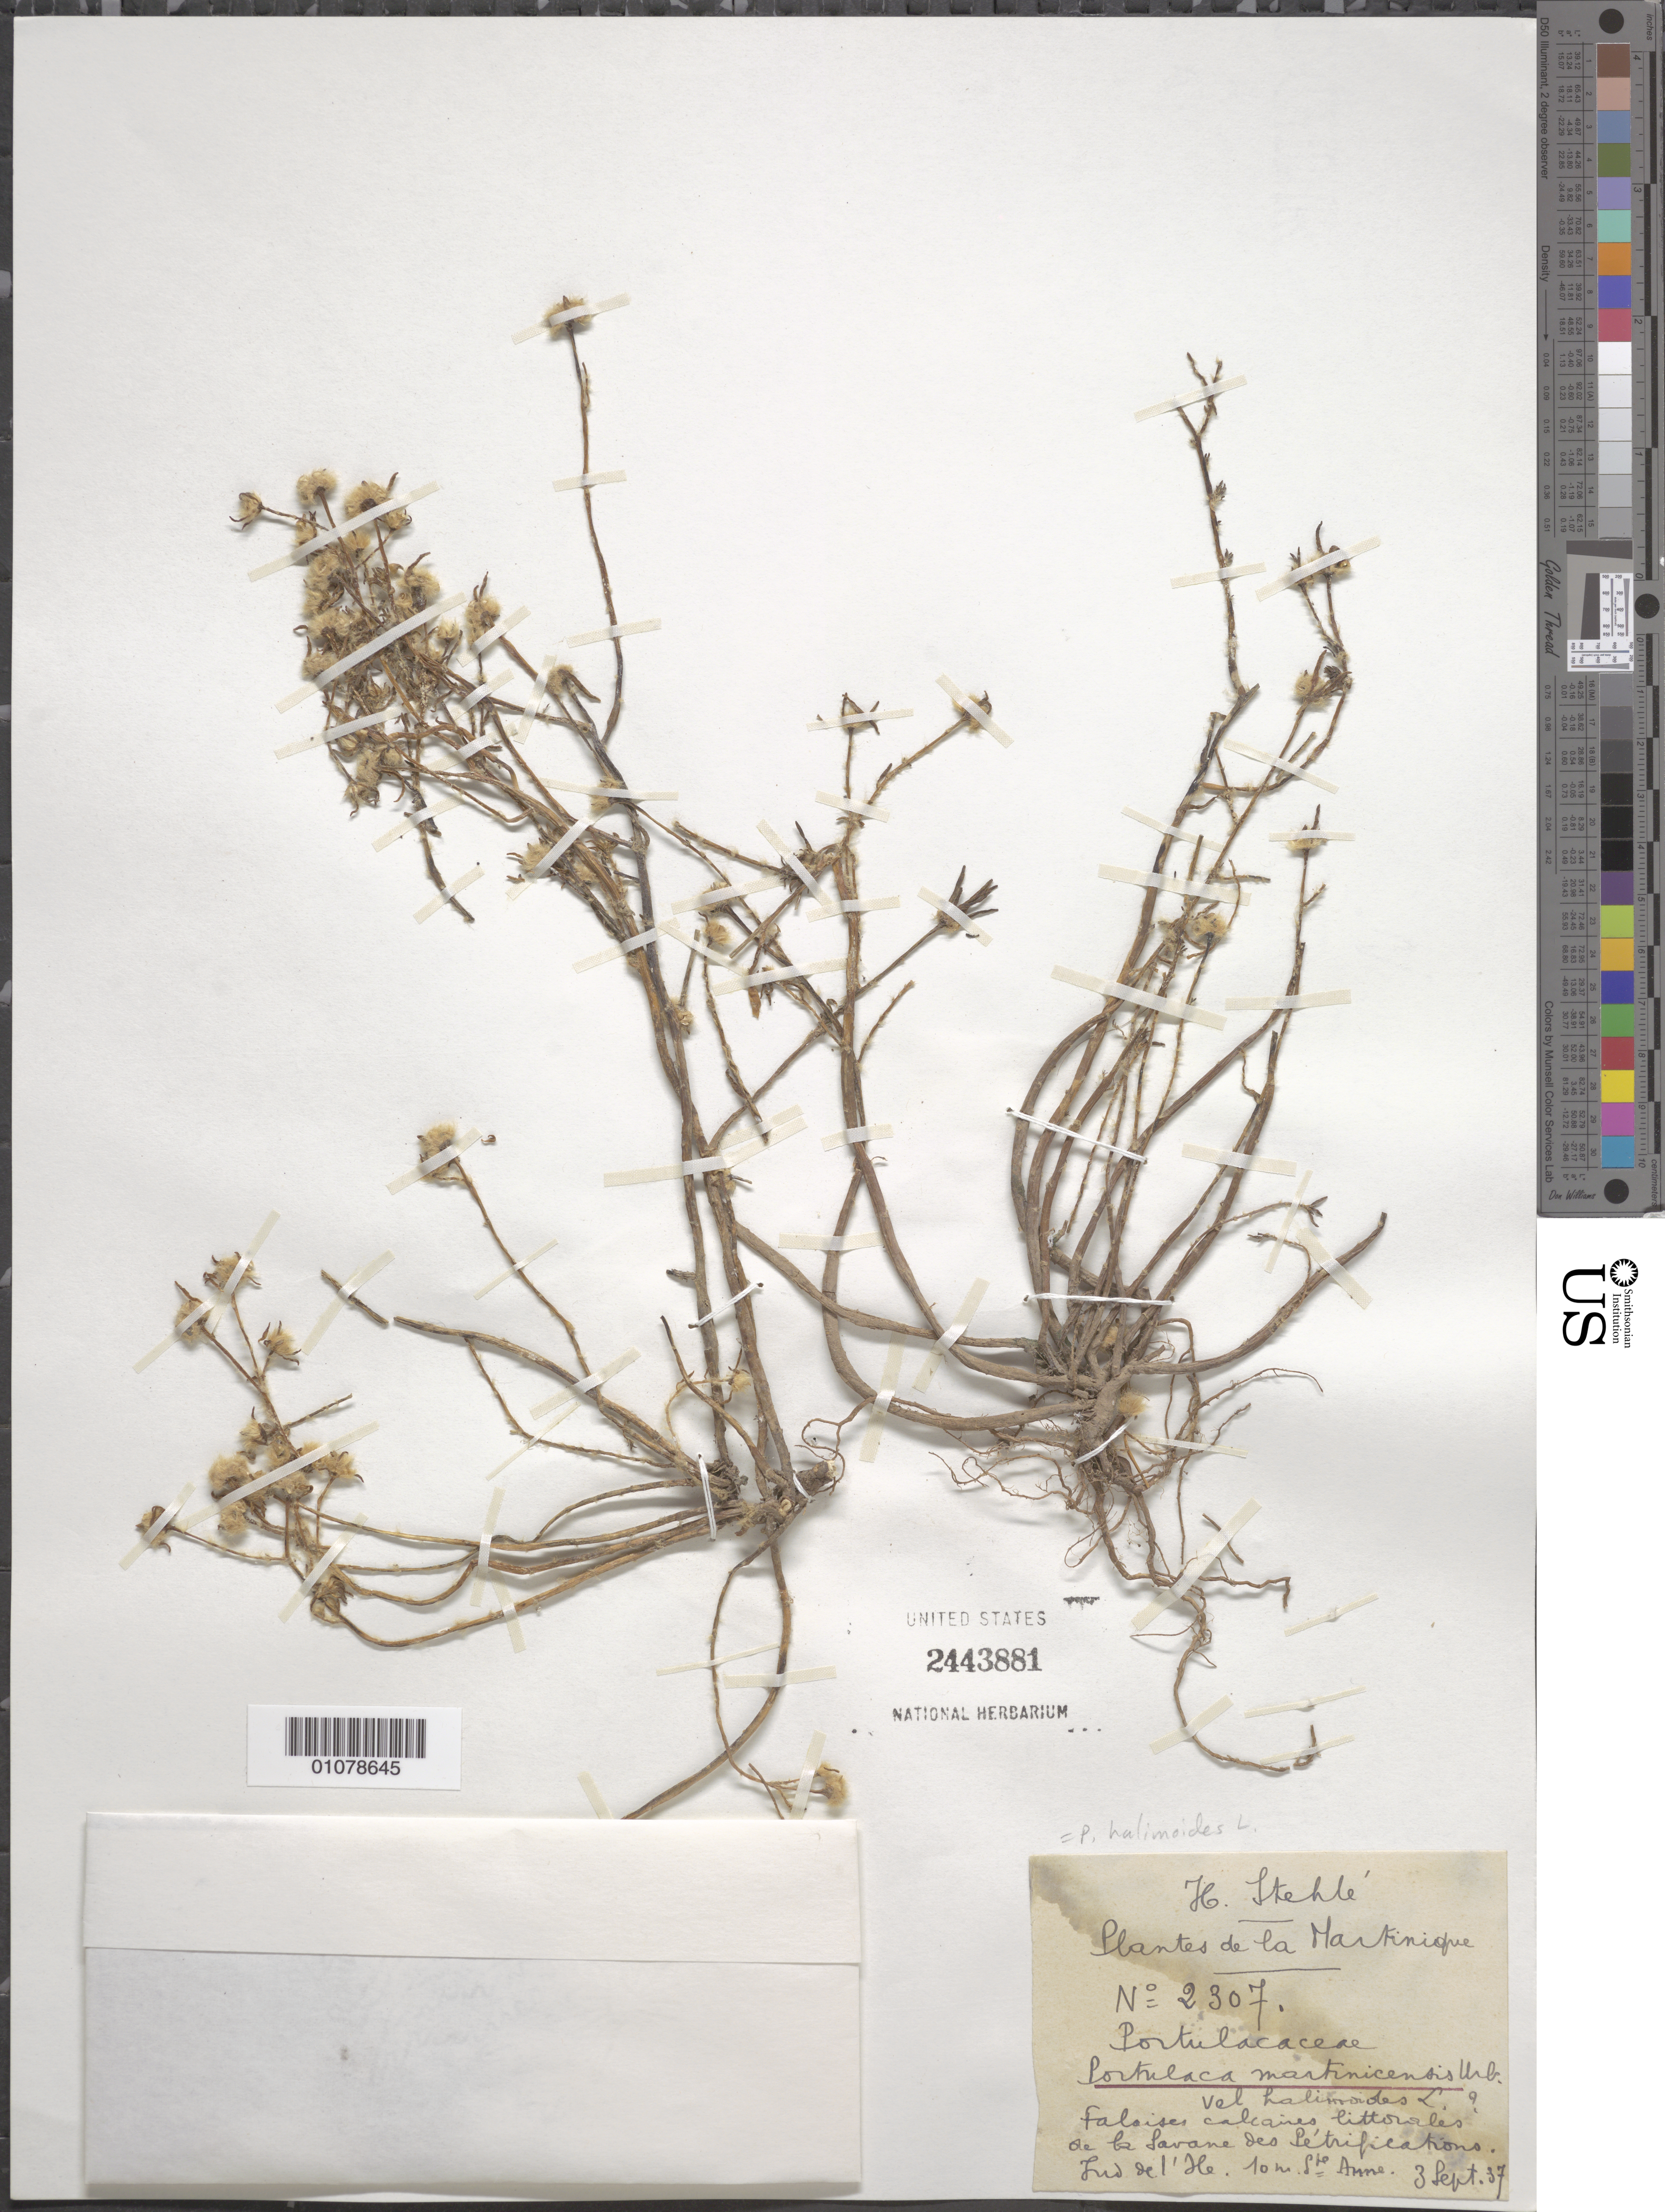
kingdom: Plantae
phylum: Tracheophyta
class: Magnoliopsida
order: Caryophyllales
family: Portulacaceae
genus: Portulaca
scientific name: Portulaca halimoides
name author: L.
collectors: H. Stehlé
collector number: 2307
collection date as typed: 03 Sep 1937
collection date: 1937-09-03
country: Guadeloupe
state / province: St. Anne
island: Basse Terre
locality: Sud de l'Ile 10 m. Ste Anne. Savane des Petrifications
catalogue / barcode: US 2443881